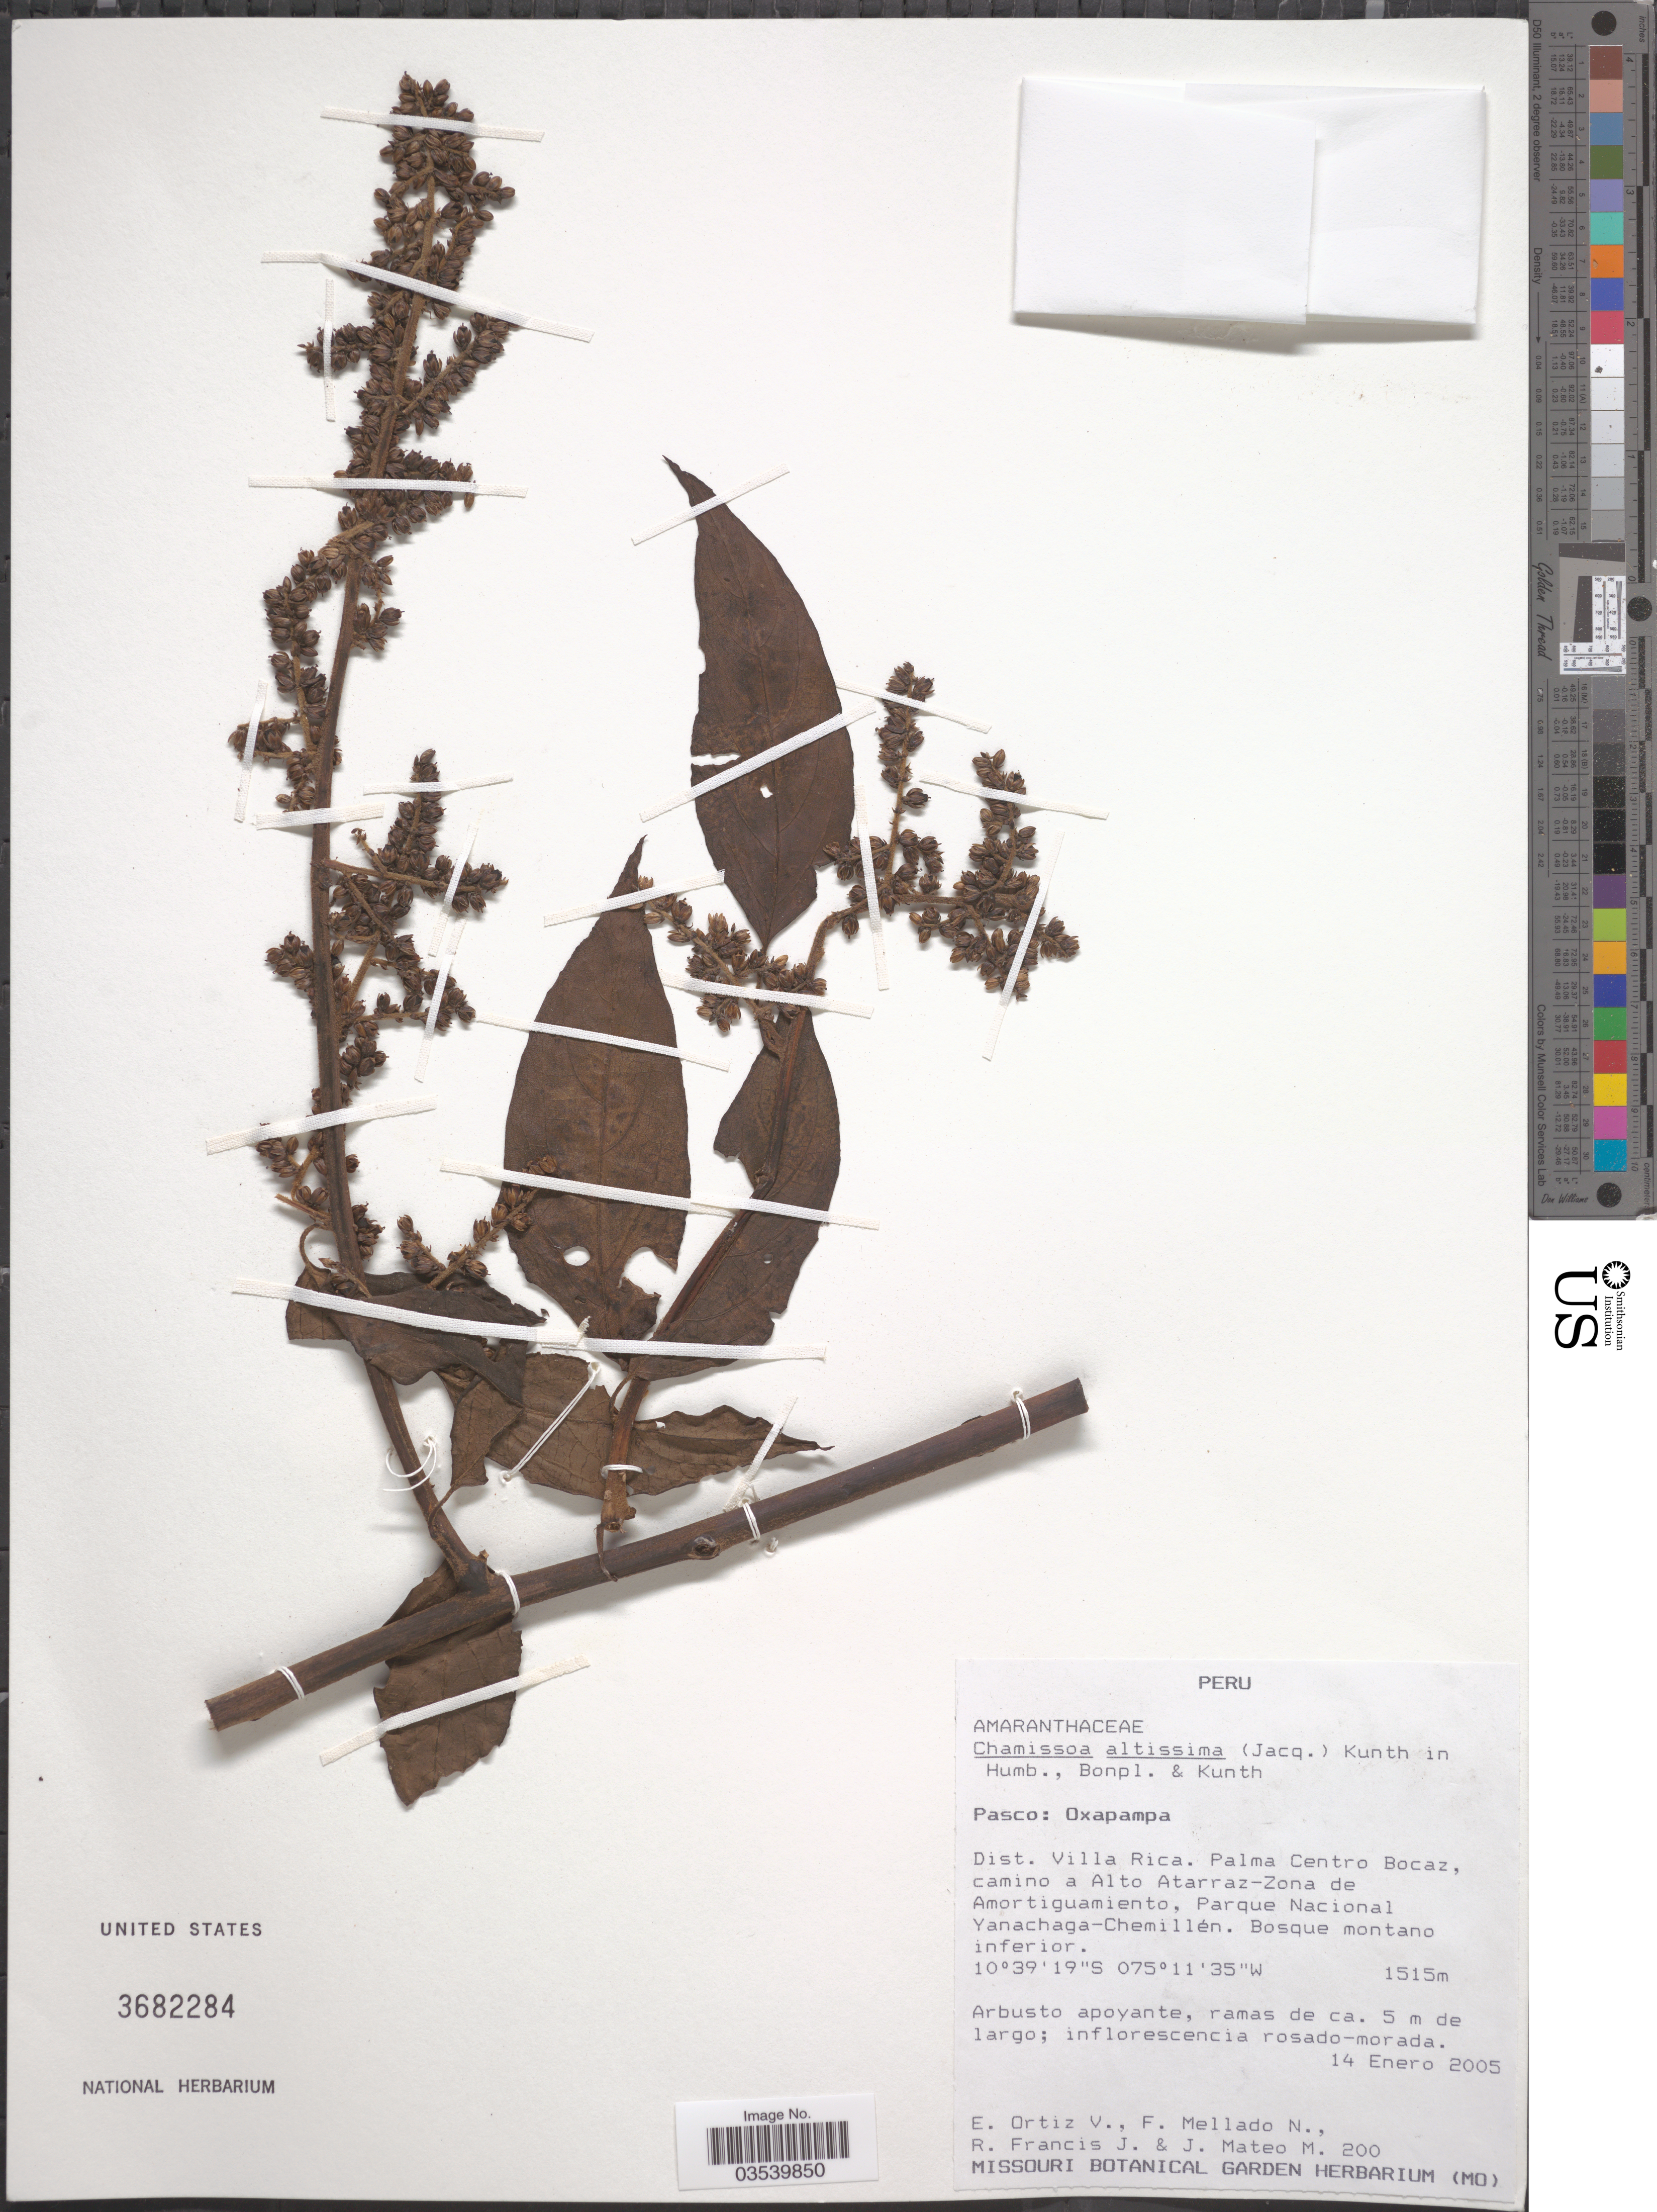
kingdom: Plantae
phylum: Tracheophyta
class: Magnoliopsida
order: Caryophyllales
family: Amaranthaceae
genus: Chamissoa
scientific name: Chamissoa altissima var. altissima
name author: (Jacq.) Kunth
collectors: E. Ortiz V., F. Mellado N., R. Francis J. & J. Mateo M.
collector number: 200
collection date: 2005-01-14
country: Peru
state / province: Pasco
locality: Oxapampa. Dist. Villa Rica. Palma Centro Bocaz, camino a Alto Atarraz-Zona de Amortiguamiento, Parque Nacional Yanachaga-Chemillén.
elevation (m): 1515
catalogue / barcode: US 3682284